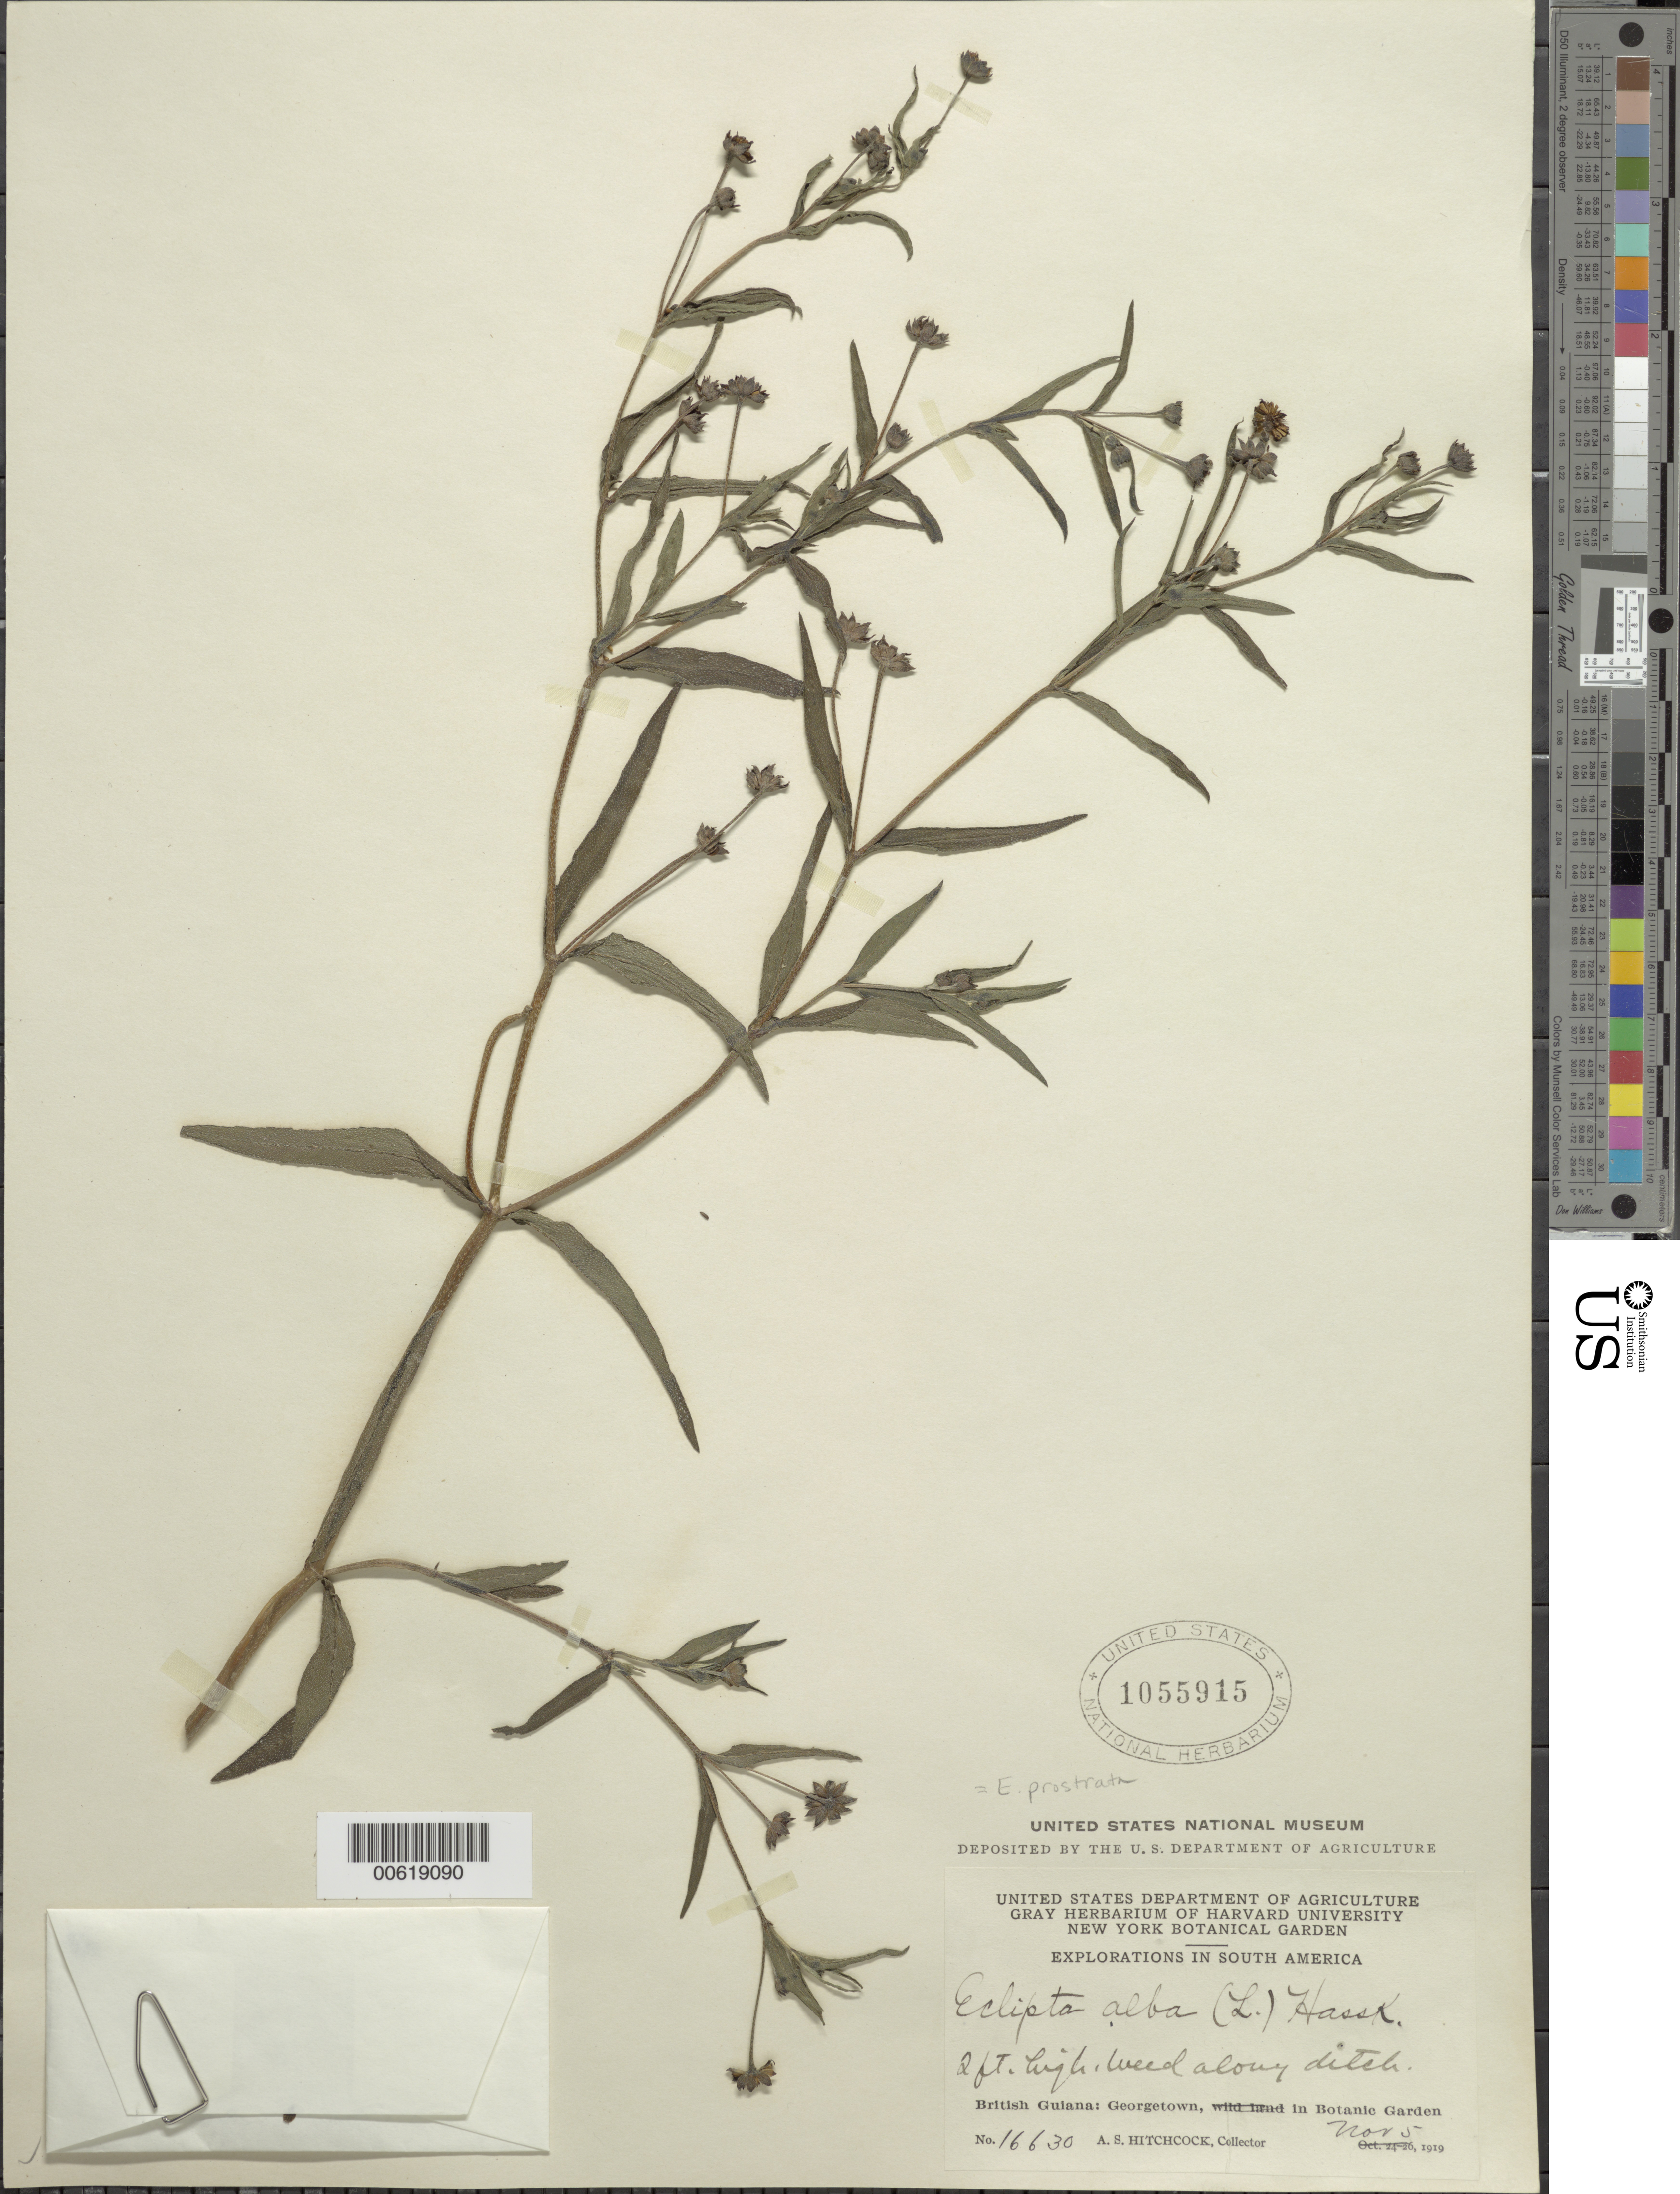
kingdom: Plantae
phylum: Tracheophyta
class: Magnoliopsida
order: Asterales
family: Asteraceae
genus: Eclipta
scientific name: Eclipta prostrata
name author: (L.) L.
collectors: A. S. Hitchcock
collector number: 16630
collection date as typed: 5-Nov-19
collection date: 1919-11-05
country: Guyana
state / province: Demerara-Mahaica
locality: Georgetown, Botanic Gardens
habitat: Weed along ditch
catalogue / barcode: US 1055915